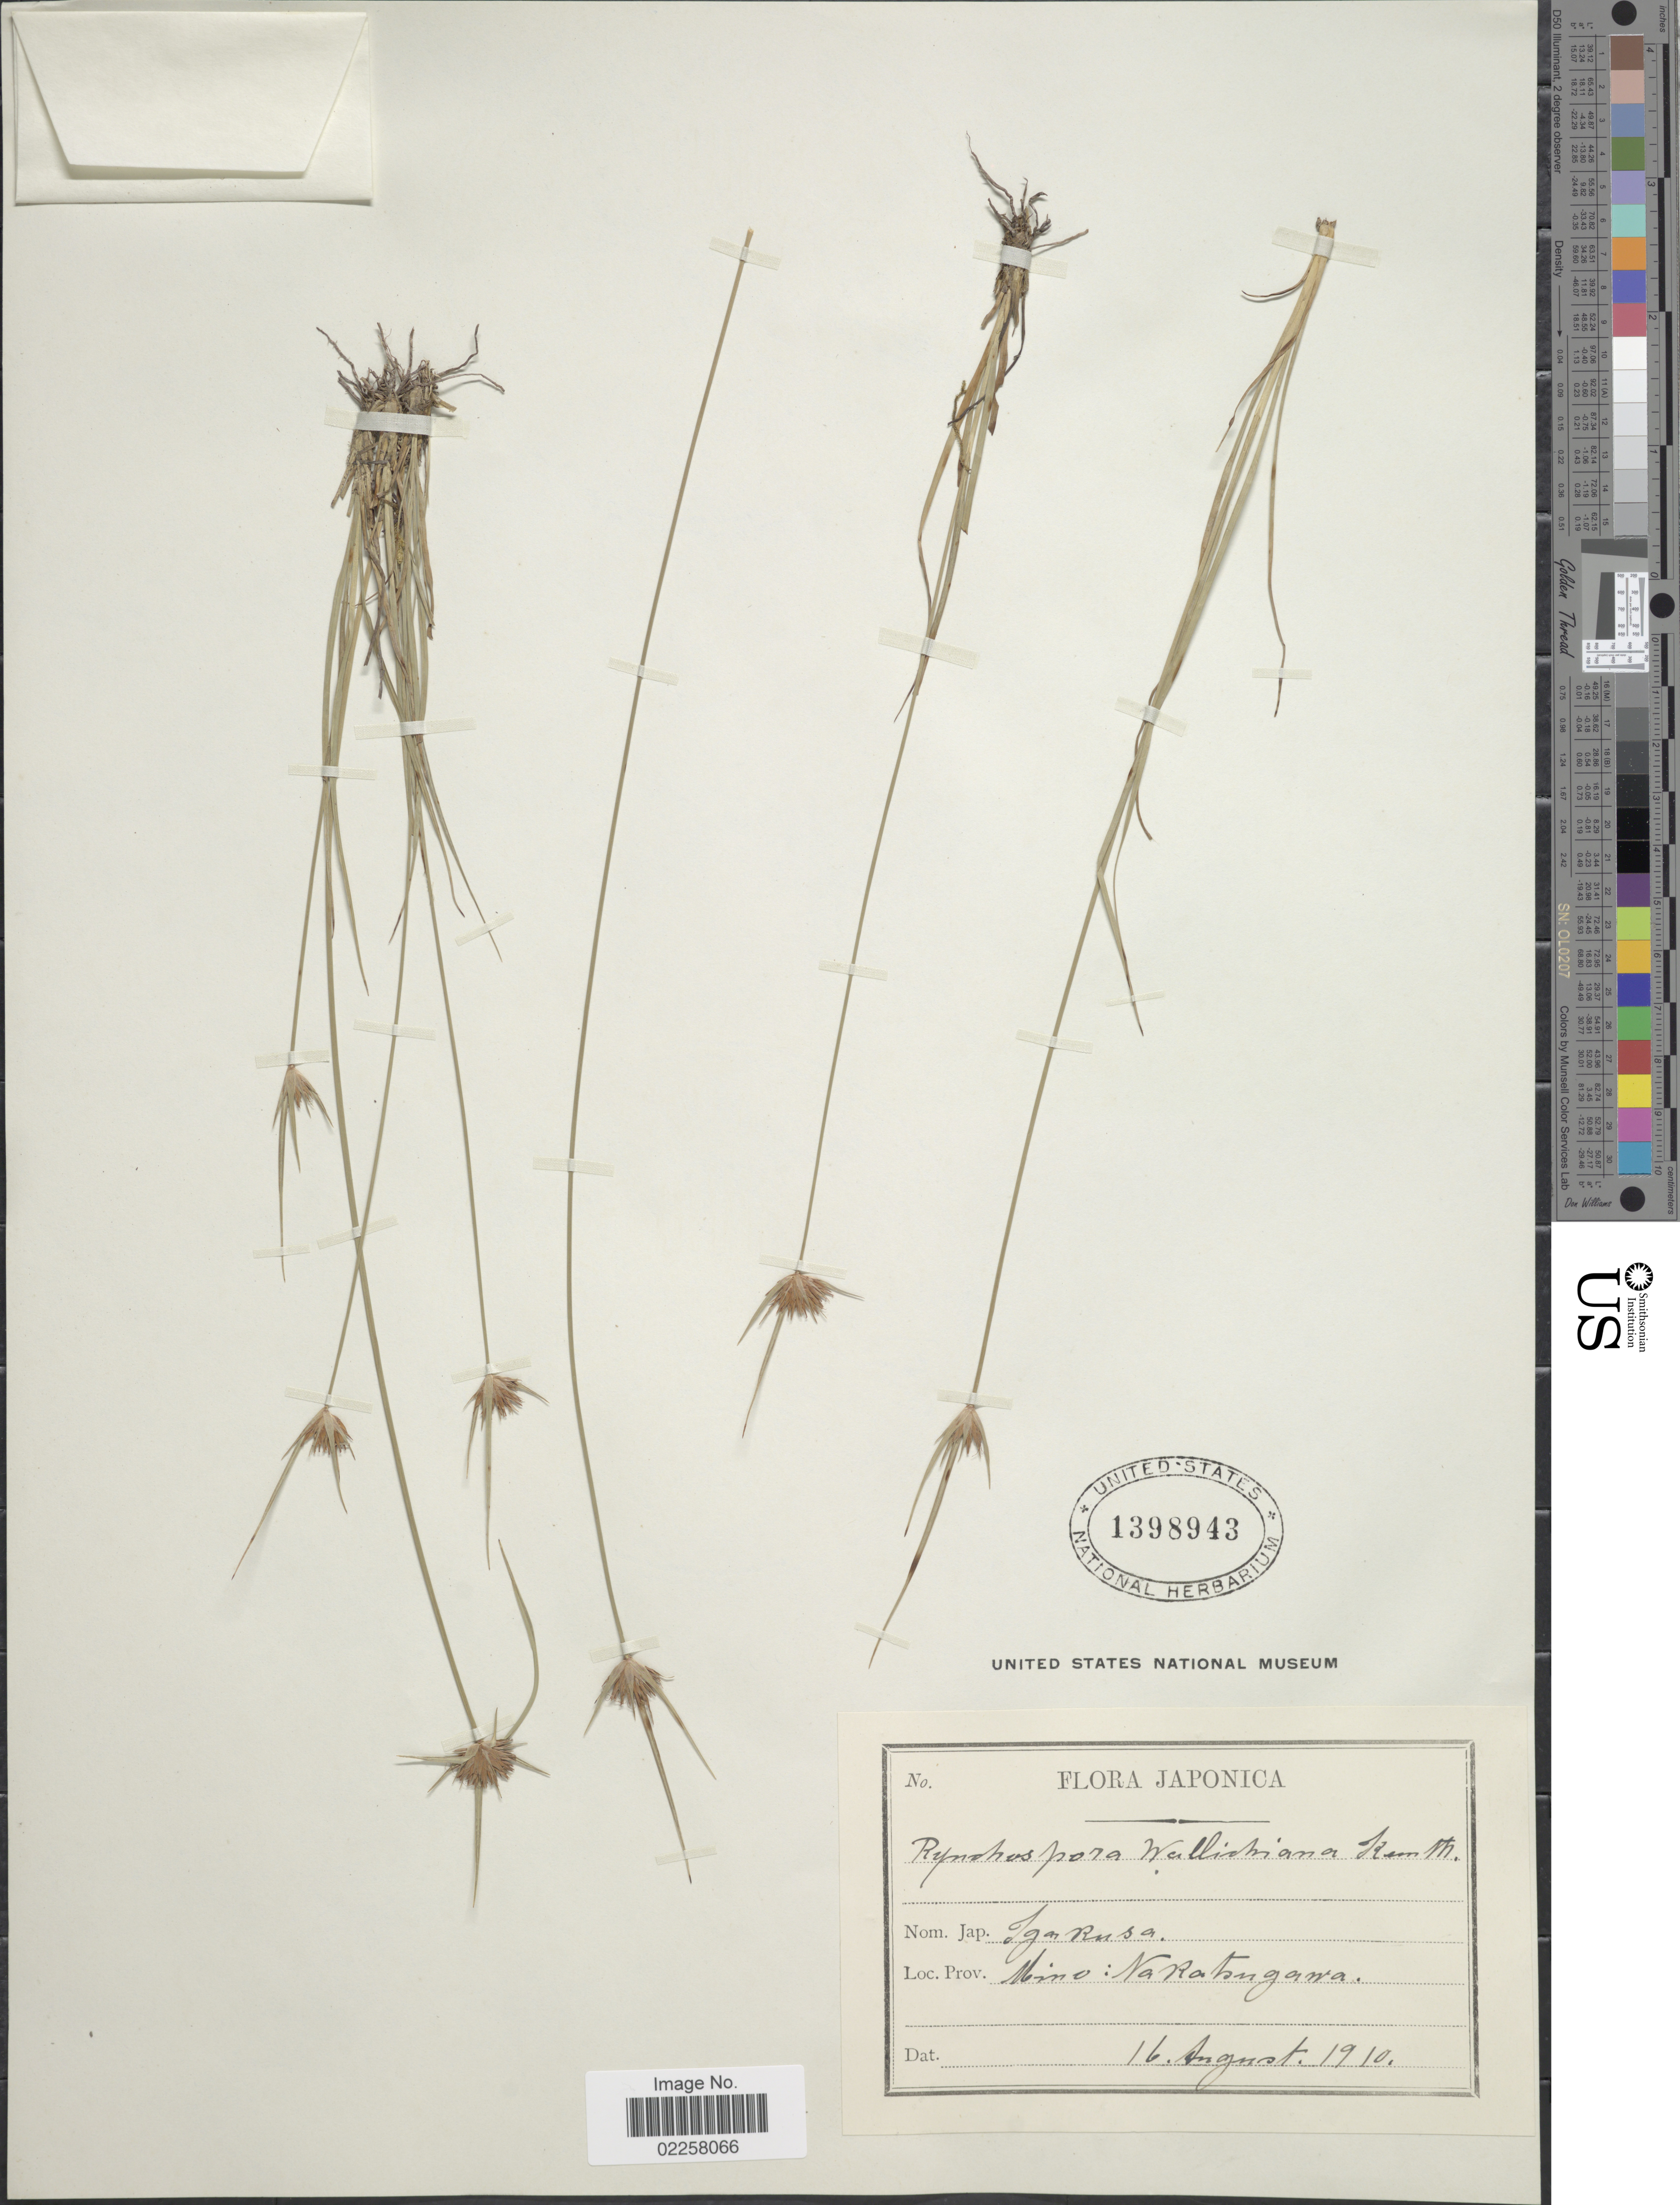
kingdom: Plantae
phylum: Tracheophyta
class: Liliopsida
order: Poales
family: Cyperaceae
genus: Rhynchospora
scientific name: Rhynchospora rubra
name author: (Lour.) Makino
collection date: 1910-08-16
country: Japan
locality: Mino: Nakatsugawa.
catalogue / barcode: US 1398943